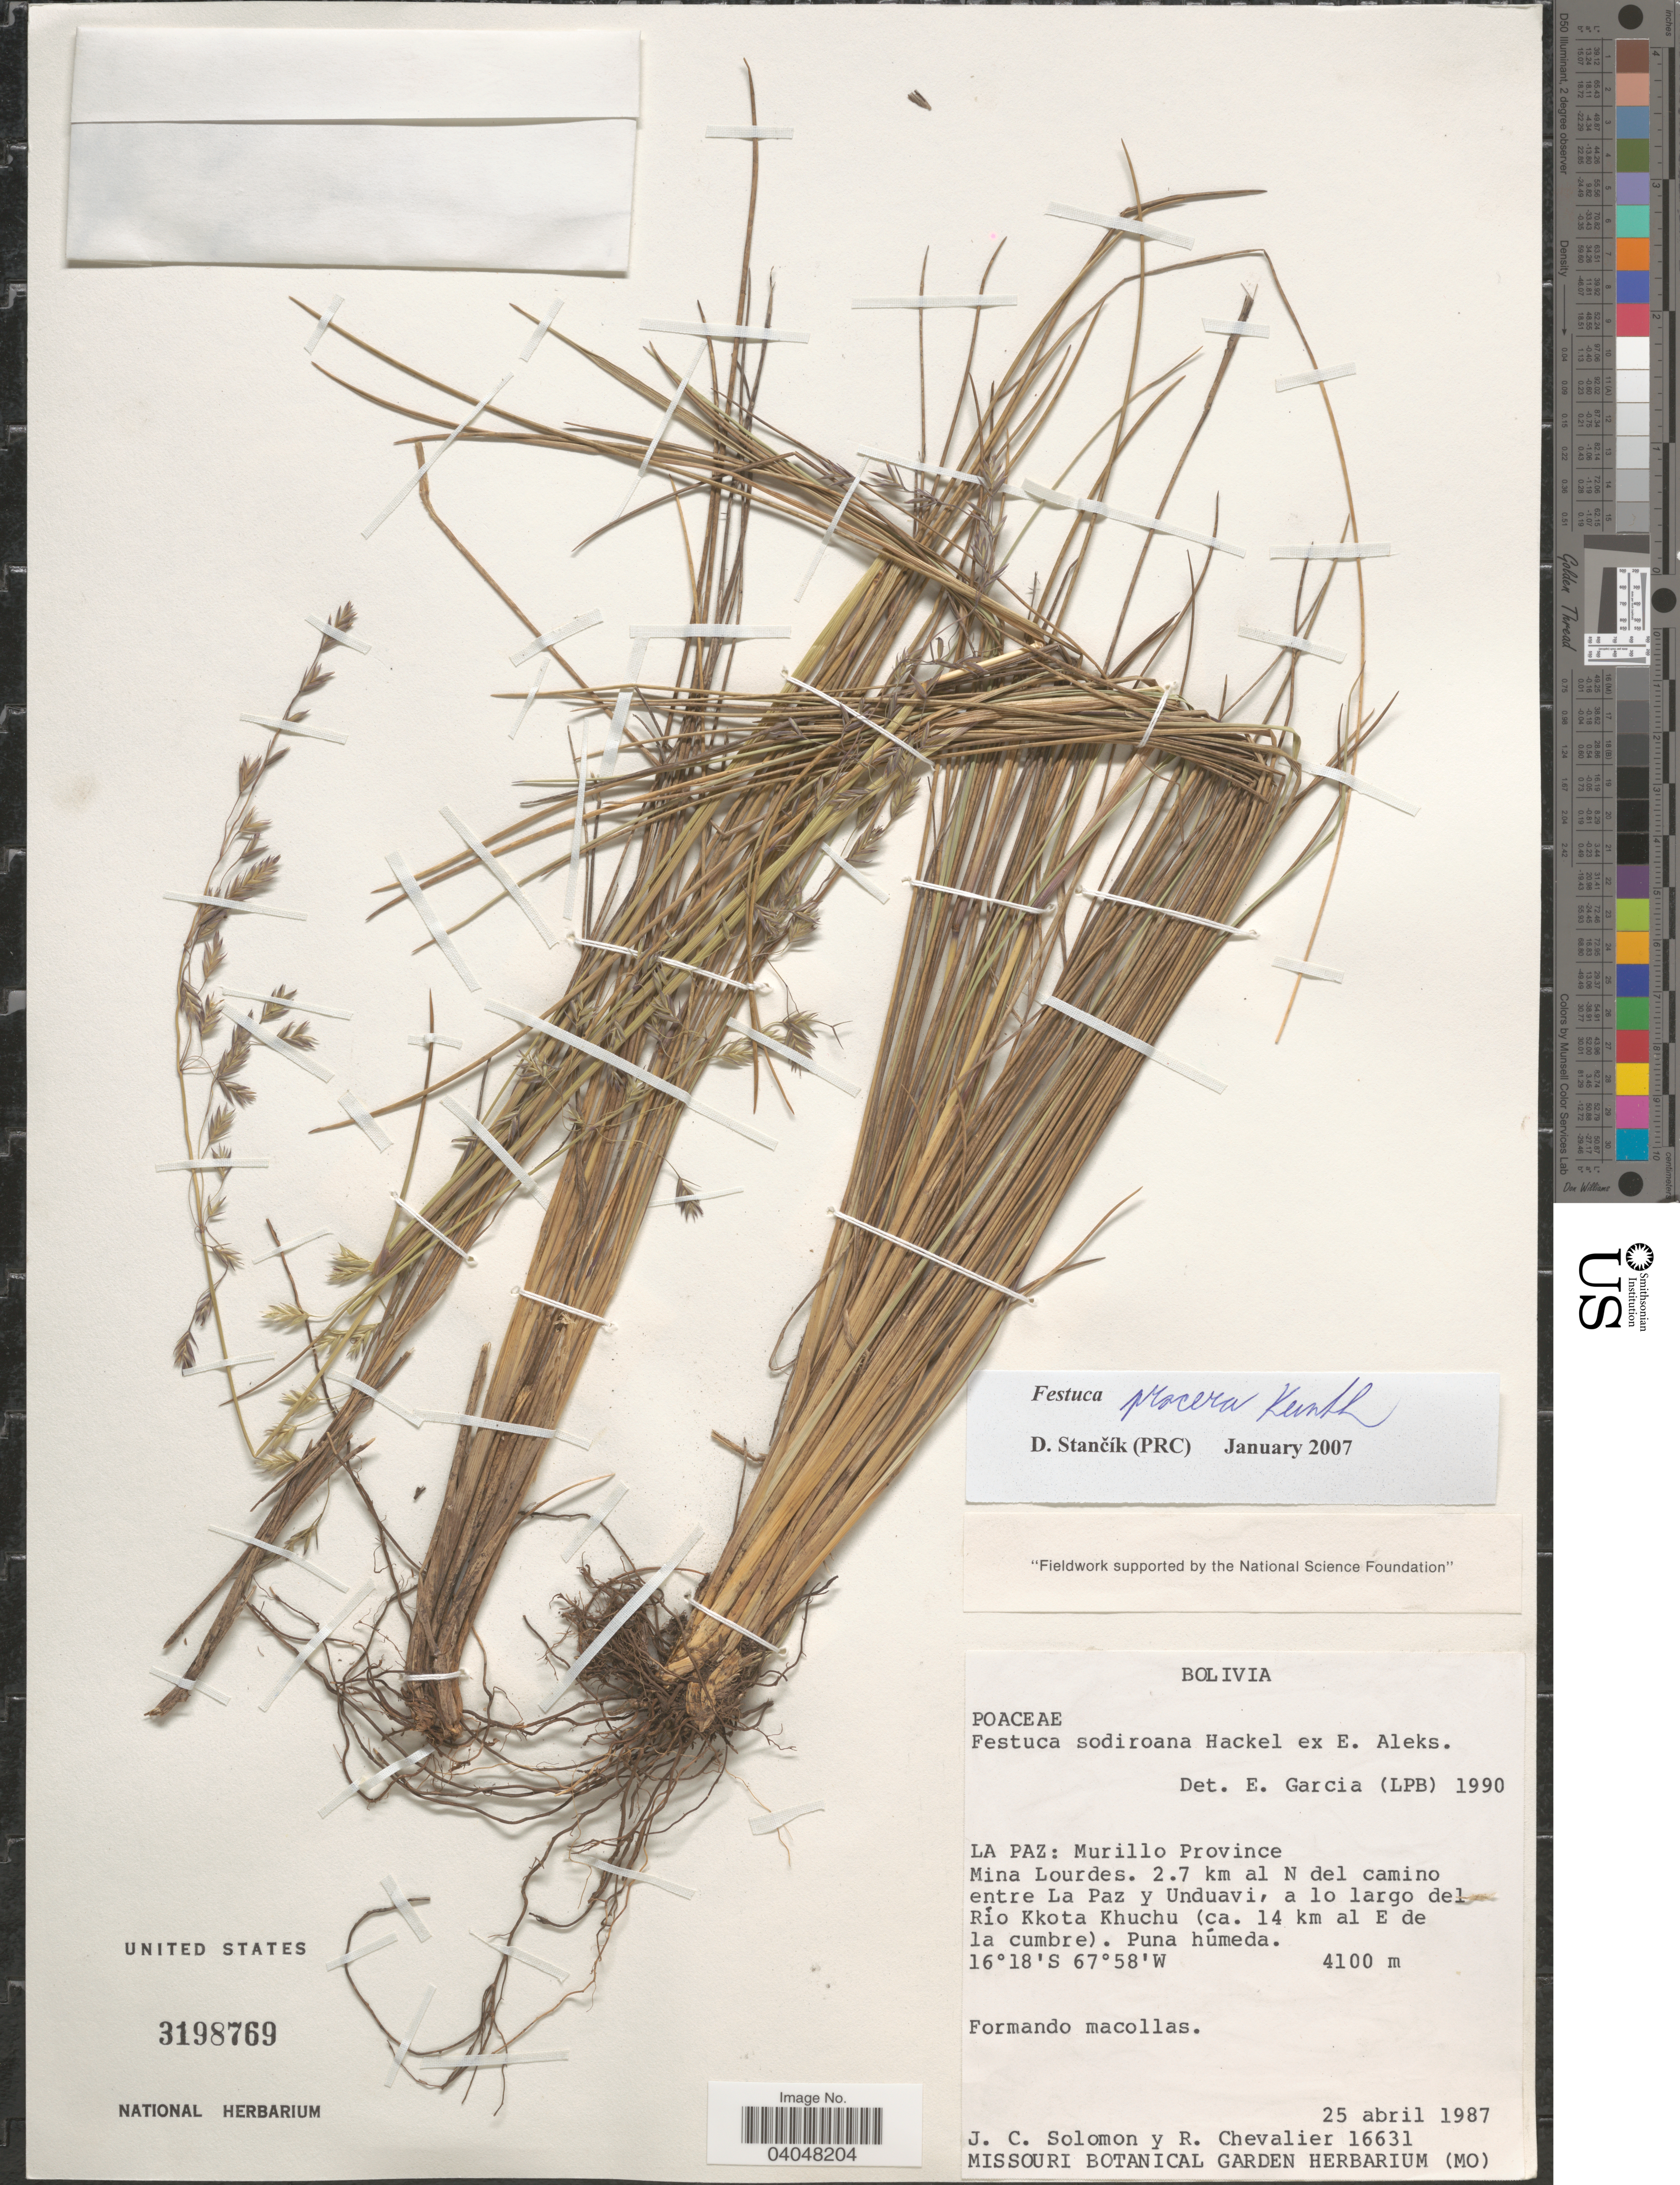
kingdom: Plantae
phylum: Tracheophyta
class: Liliopsida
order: Poales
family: Poaceae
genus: Festuca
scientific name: Festuca procera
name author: Kunth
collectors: J. C. Solomon & R. C. Chevalier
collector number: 16631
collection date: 1987-04-25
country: Bolivia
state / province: La Paz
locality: Murillo Province. Mina Lourdes. 2.7 km al N del camino entre La Paz y Unduavi, a lo largo del Río Kkota Khuchu (ca. 14 km al E de la cumbre).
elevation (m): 4100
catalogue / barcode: US 3198769